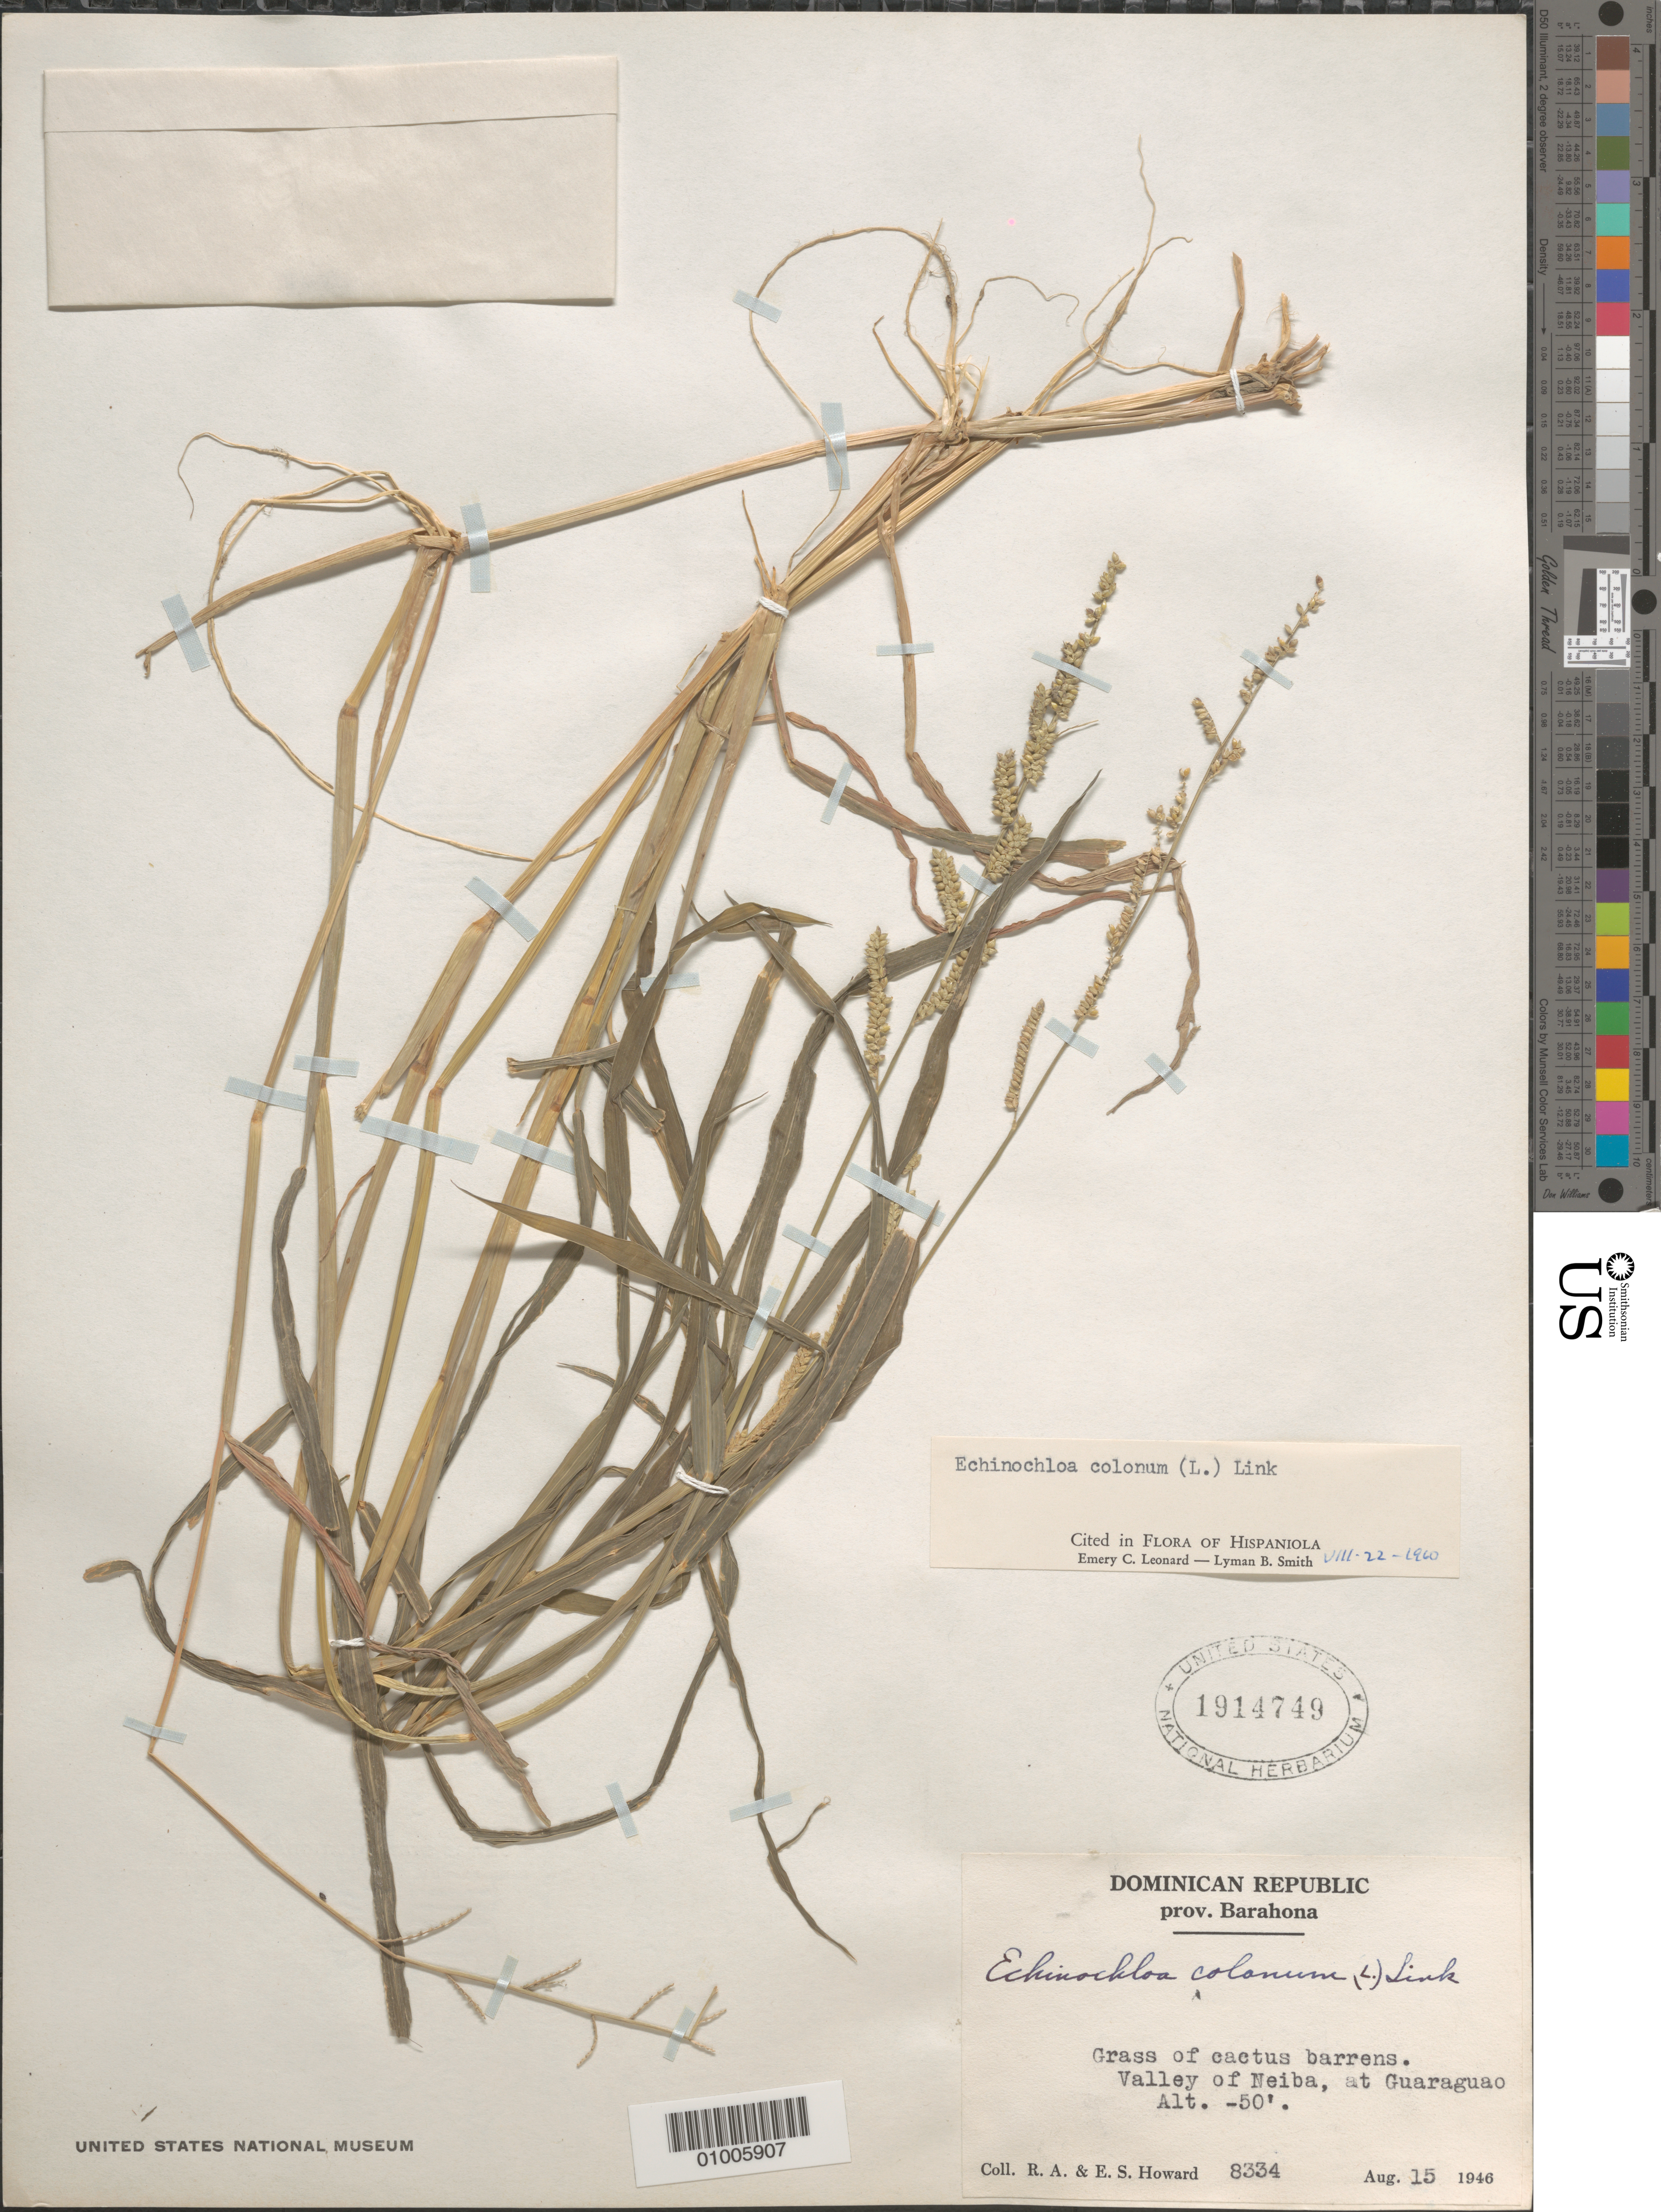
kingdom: Plantae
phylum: Tracheophyta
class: Liliopsida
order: Poales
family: Poaceae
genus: Echinochloa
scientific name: Echinochloa colona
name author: (L.) Link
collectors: E. S. Howard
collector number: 8334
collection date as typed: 15 Apr 1946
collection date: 1946-04-15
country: Dominican Republic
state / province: Barahona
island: Hispaniola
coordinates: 0 N, 0 E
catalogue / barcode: US 1914749